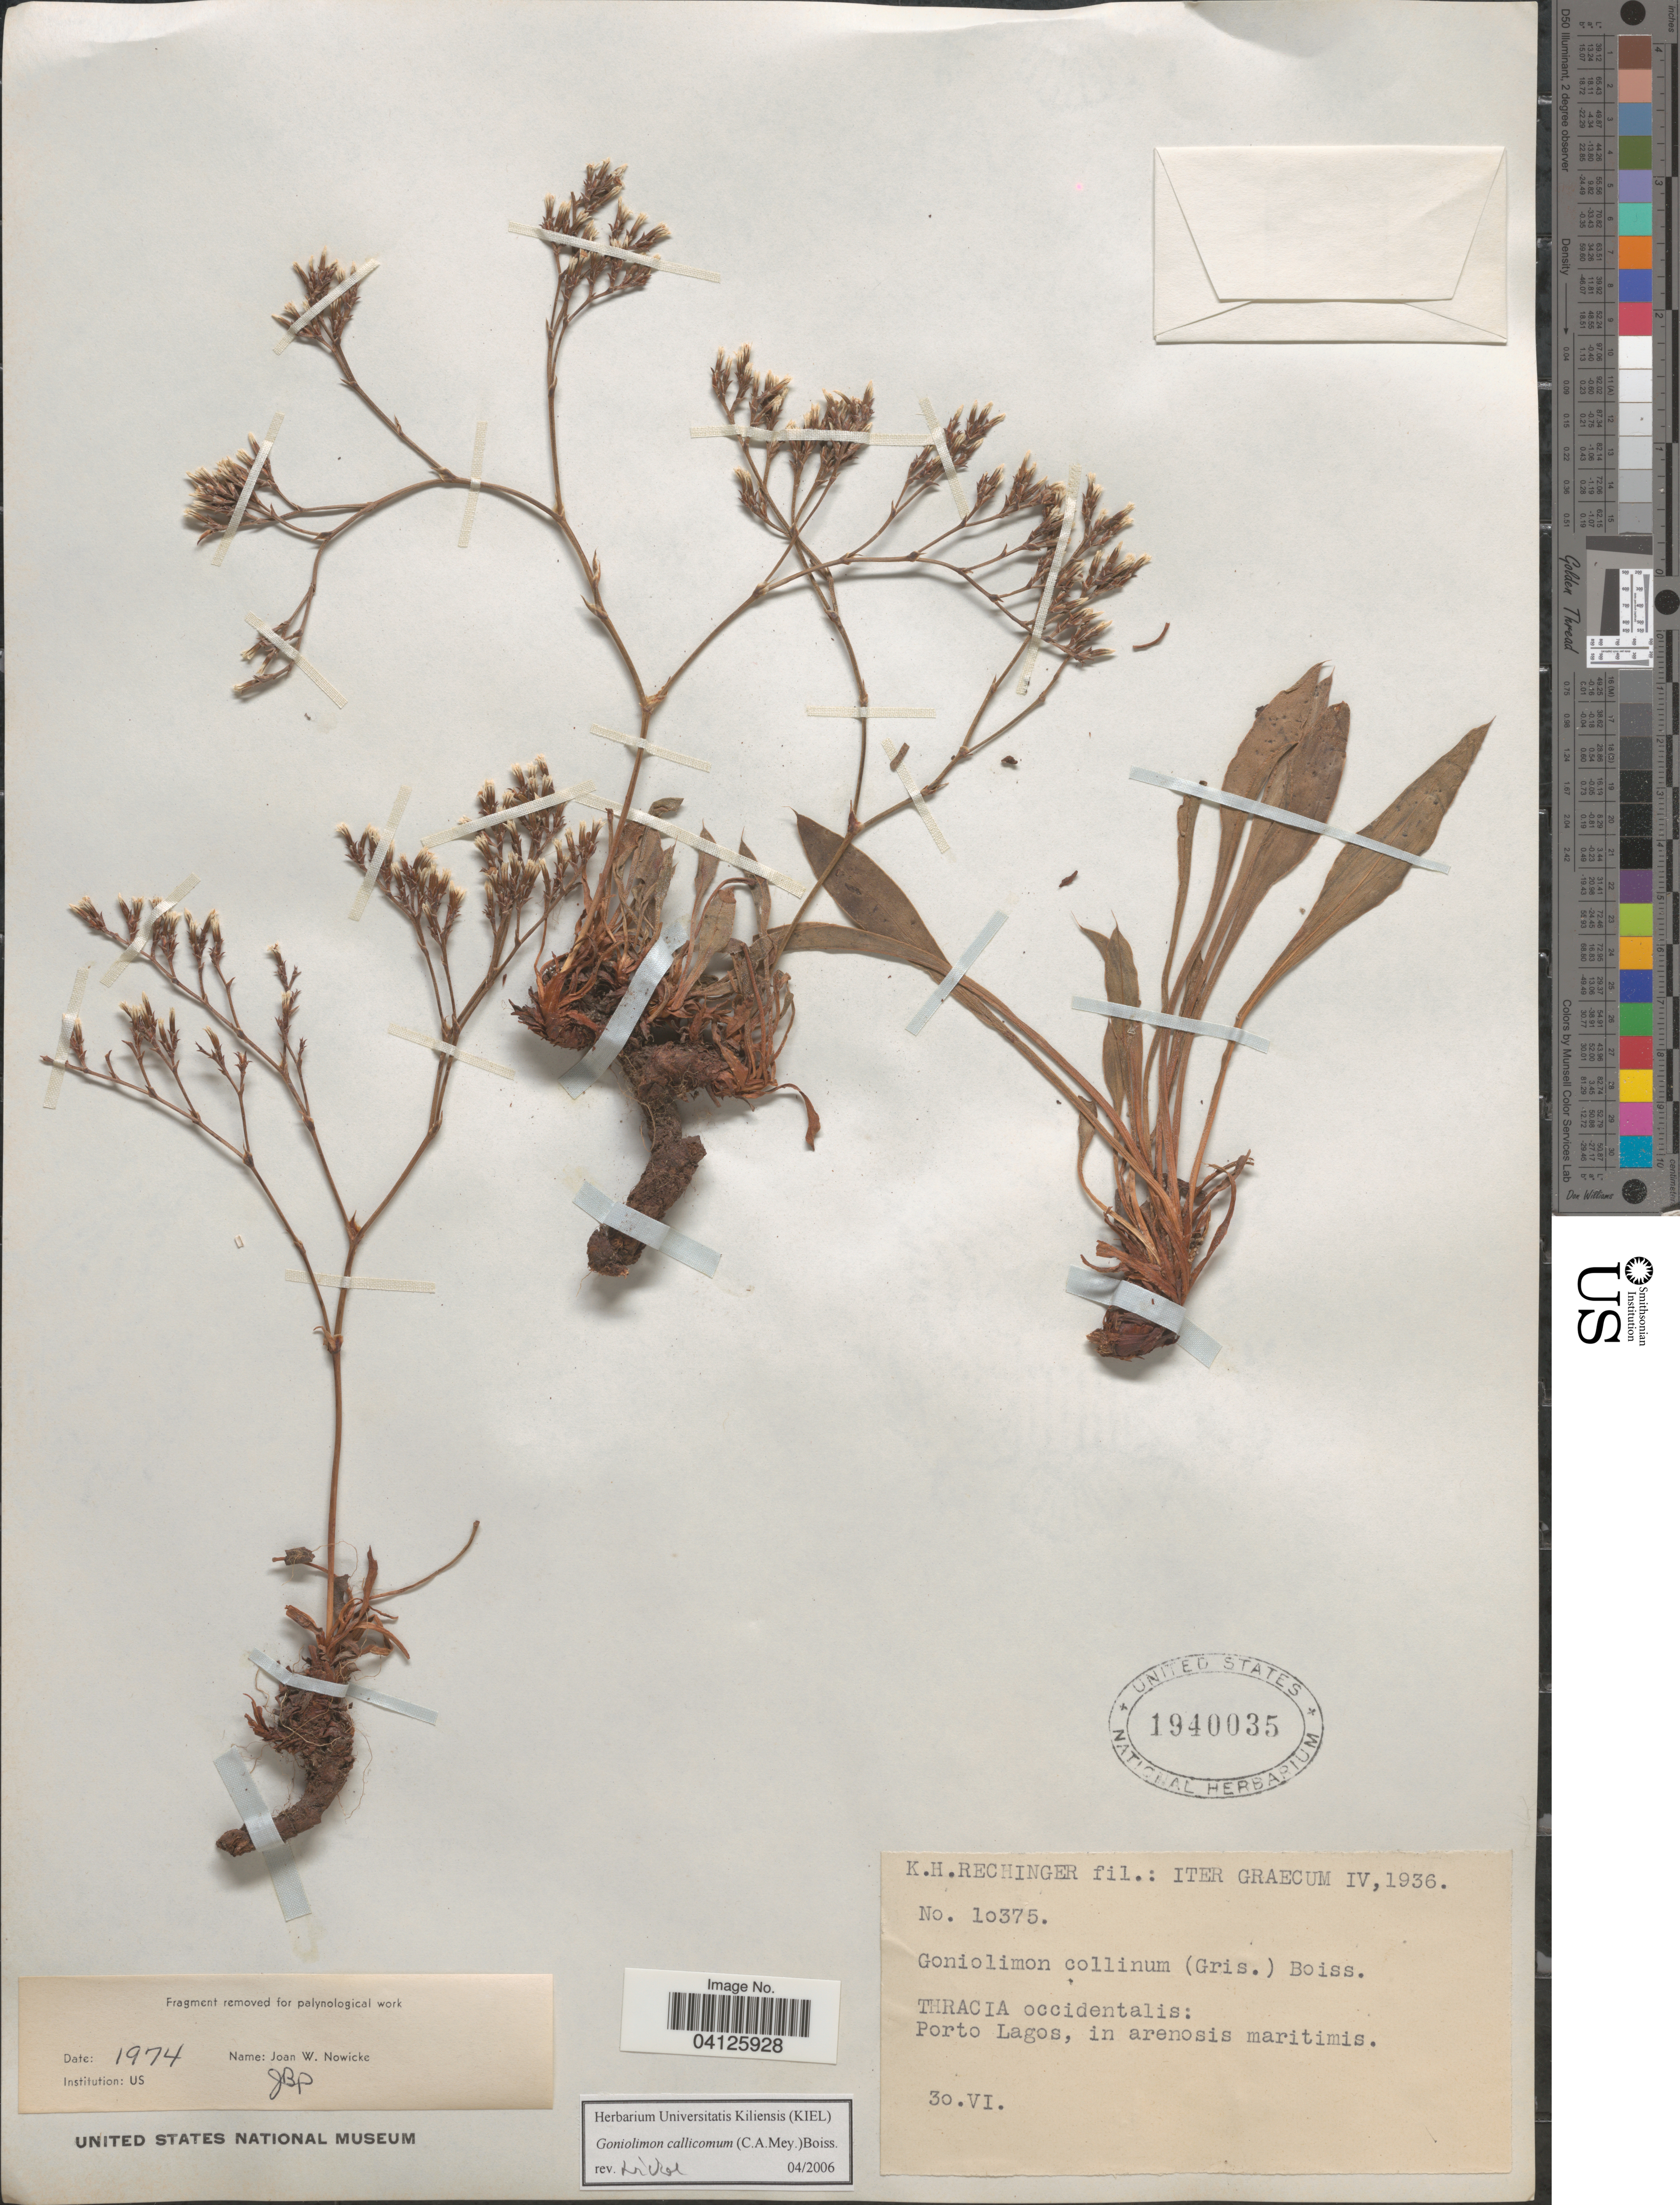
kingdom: Plantae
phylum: Tracheophyta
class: Magnoliopsida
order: Caryophyllales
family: Plumbaginaceae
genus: Goniolimon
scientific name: Goniolimon callicomum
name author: (C.A. Mey.) Boiss.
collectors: K. H. Rechinger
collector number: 10375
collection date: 1936-06-30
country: Greece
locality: Iter Graecum IV, 1936. Thracia occidentalis: Porto Lagos, in arenosis maritimis.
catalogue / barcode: US 1940035